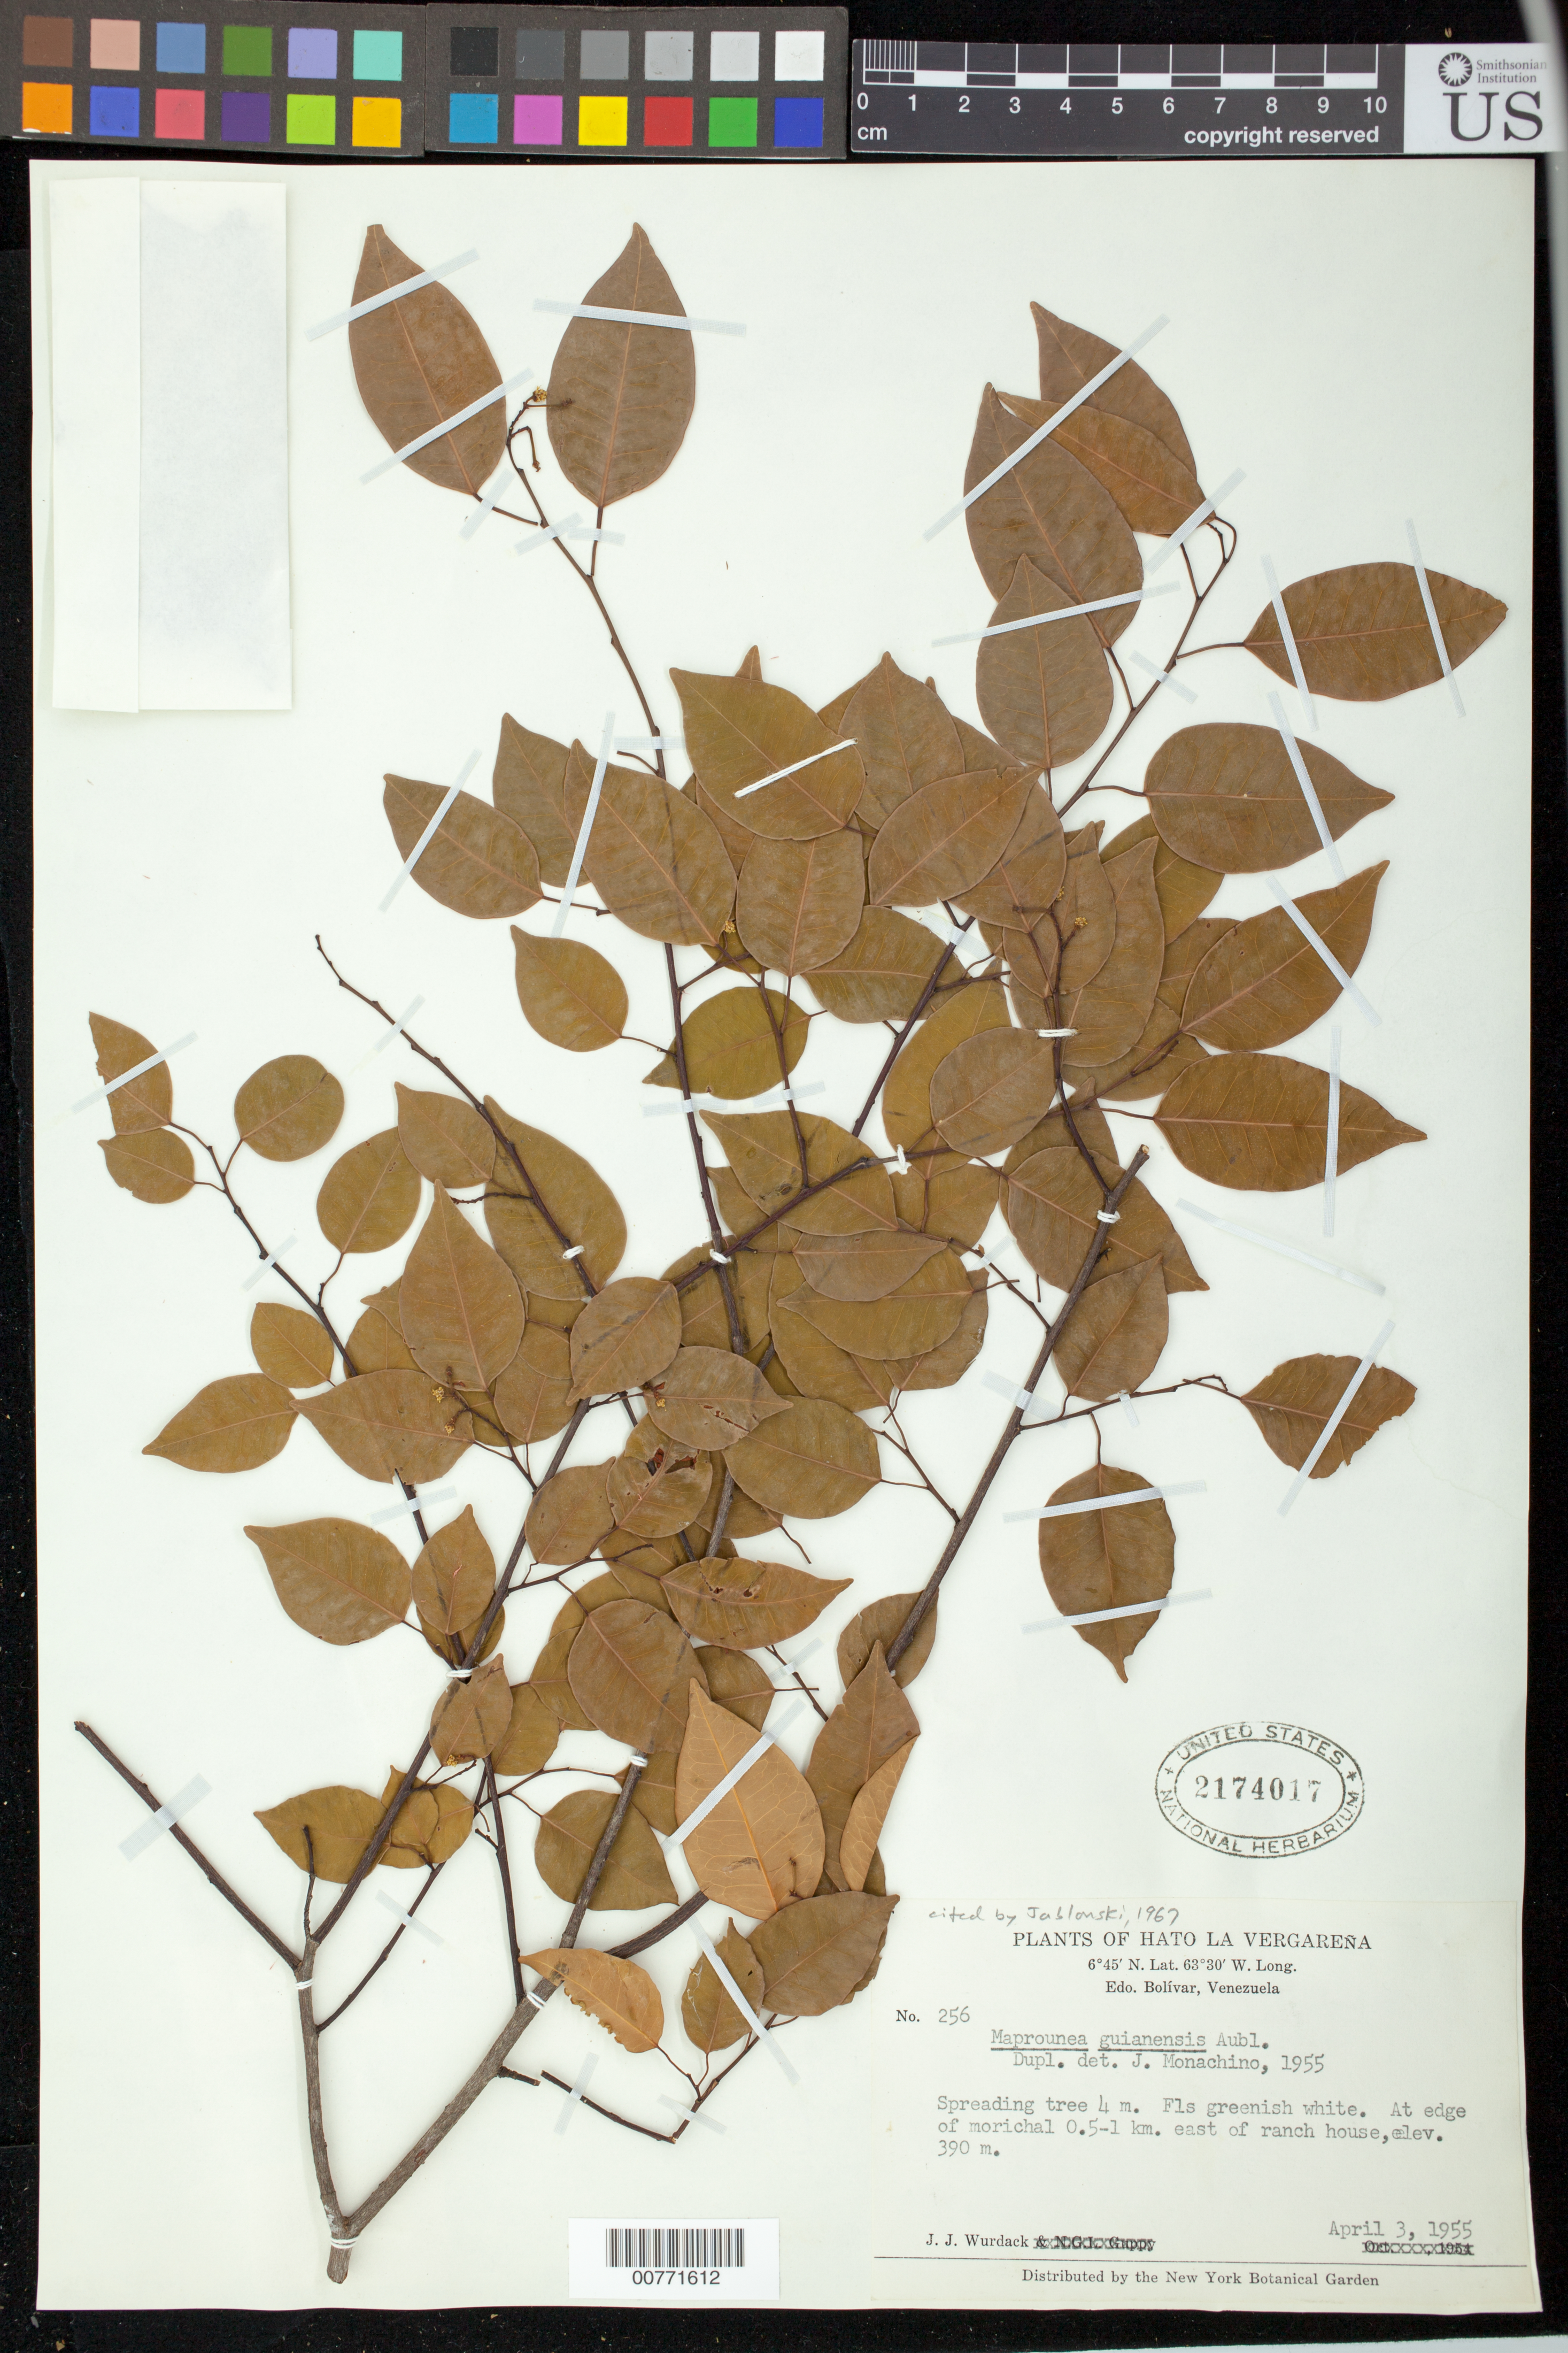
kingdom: Plantae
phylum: Tracheophyta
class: Magnoliopsida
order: Malpighiales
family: Euphorbiaceae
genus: Maprounea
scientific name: Maprounea guianensis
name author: Aubl.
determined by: Monachino, J. V.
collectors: J. J. Wurdack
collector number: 256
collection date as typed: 3-Apr-55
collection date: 1955-04-03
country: Venezuela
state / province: Bolívar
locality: Hato La Vergarena, 0.5-1 km E of ranch house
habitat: Morichal edges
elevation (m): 390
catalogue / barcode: US 2174017